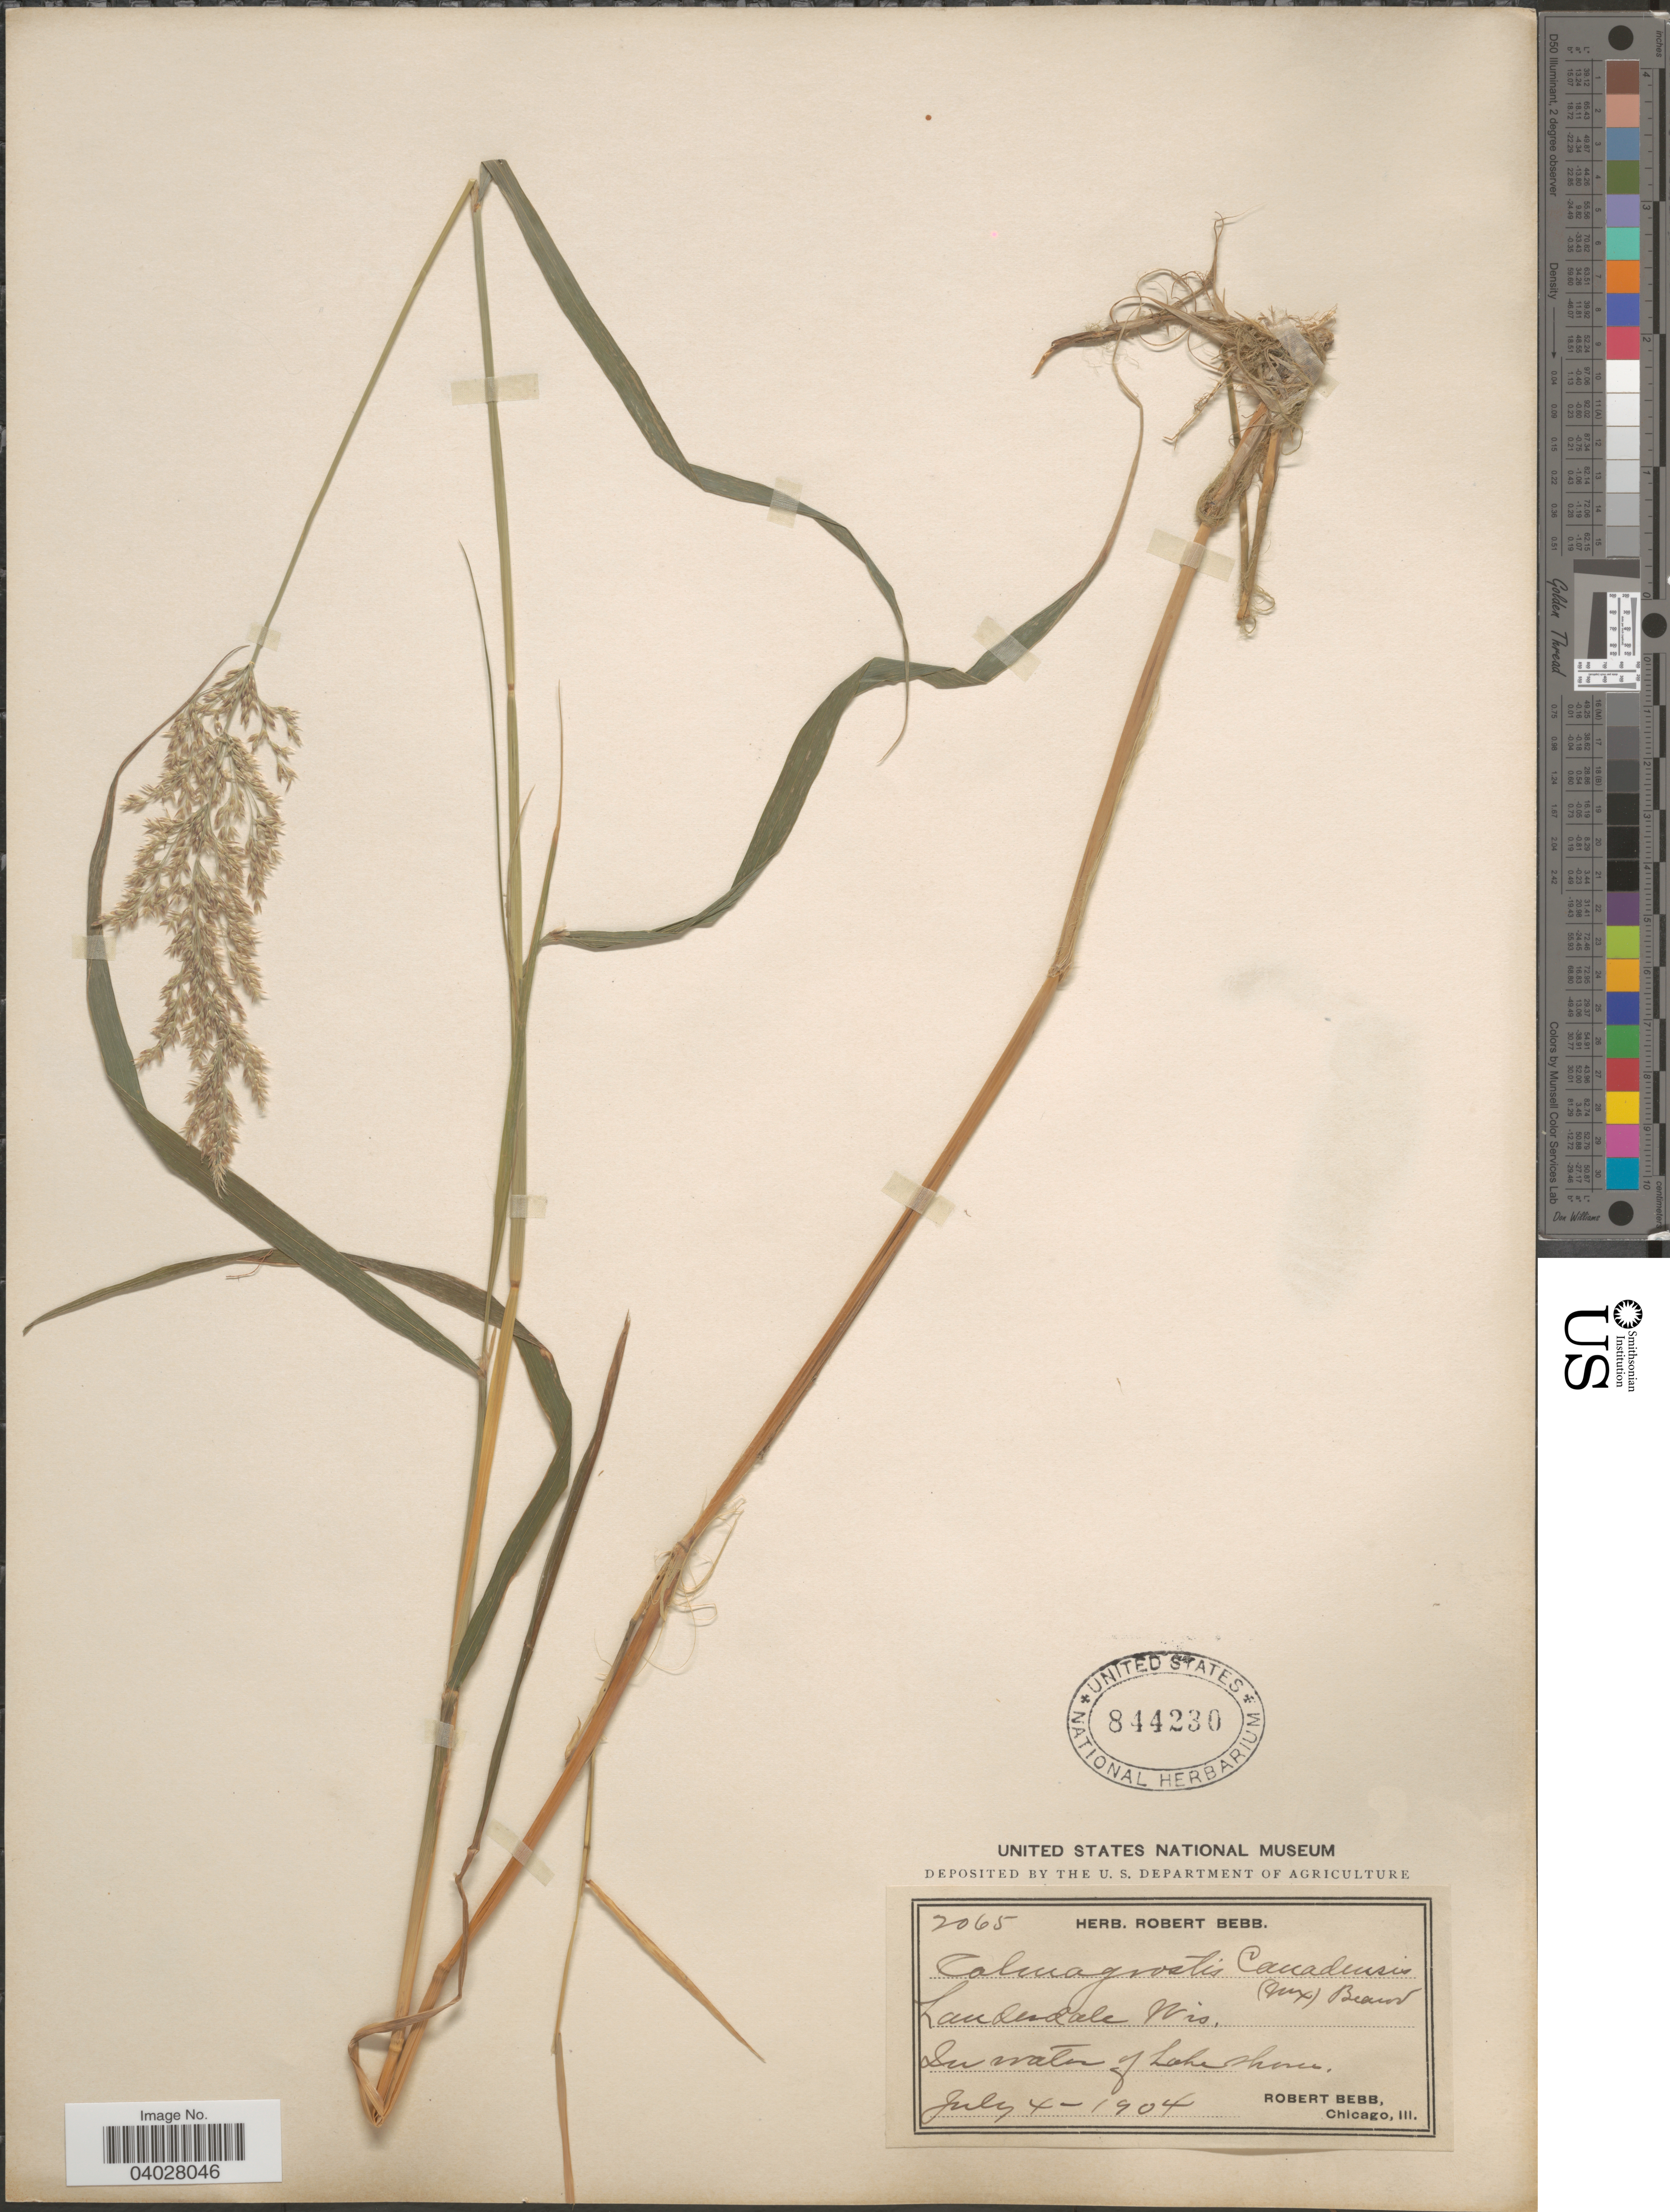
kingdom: Plantae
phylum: Tracheophyta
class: Liliopsida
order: Poales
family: Poaceae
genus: Calamagrostis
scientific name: Calamagrostis canadensis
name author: (Michx.) P. Beauv.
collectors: R. Bebb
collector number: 2065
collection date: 1904-07-04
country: United States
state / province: Wisconsin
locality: Lauderdale.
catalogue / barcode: US 844230